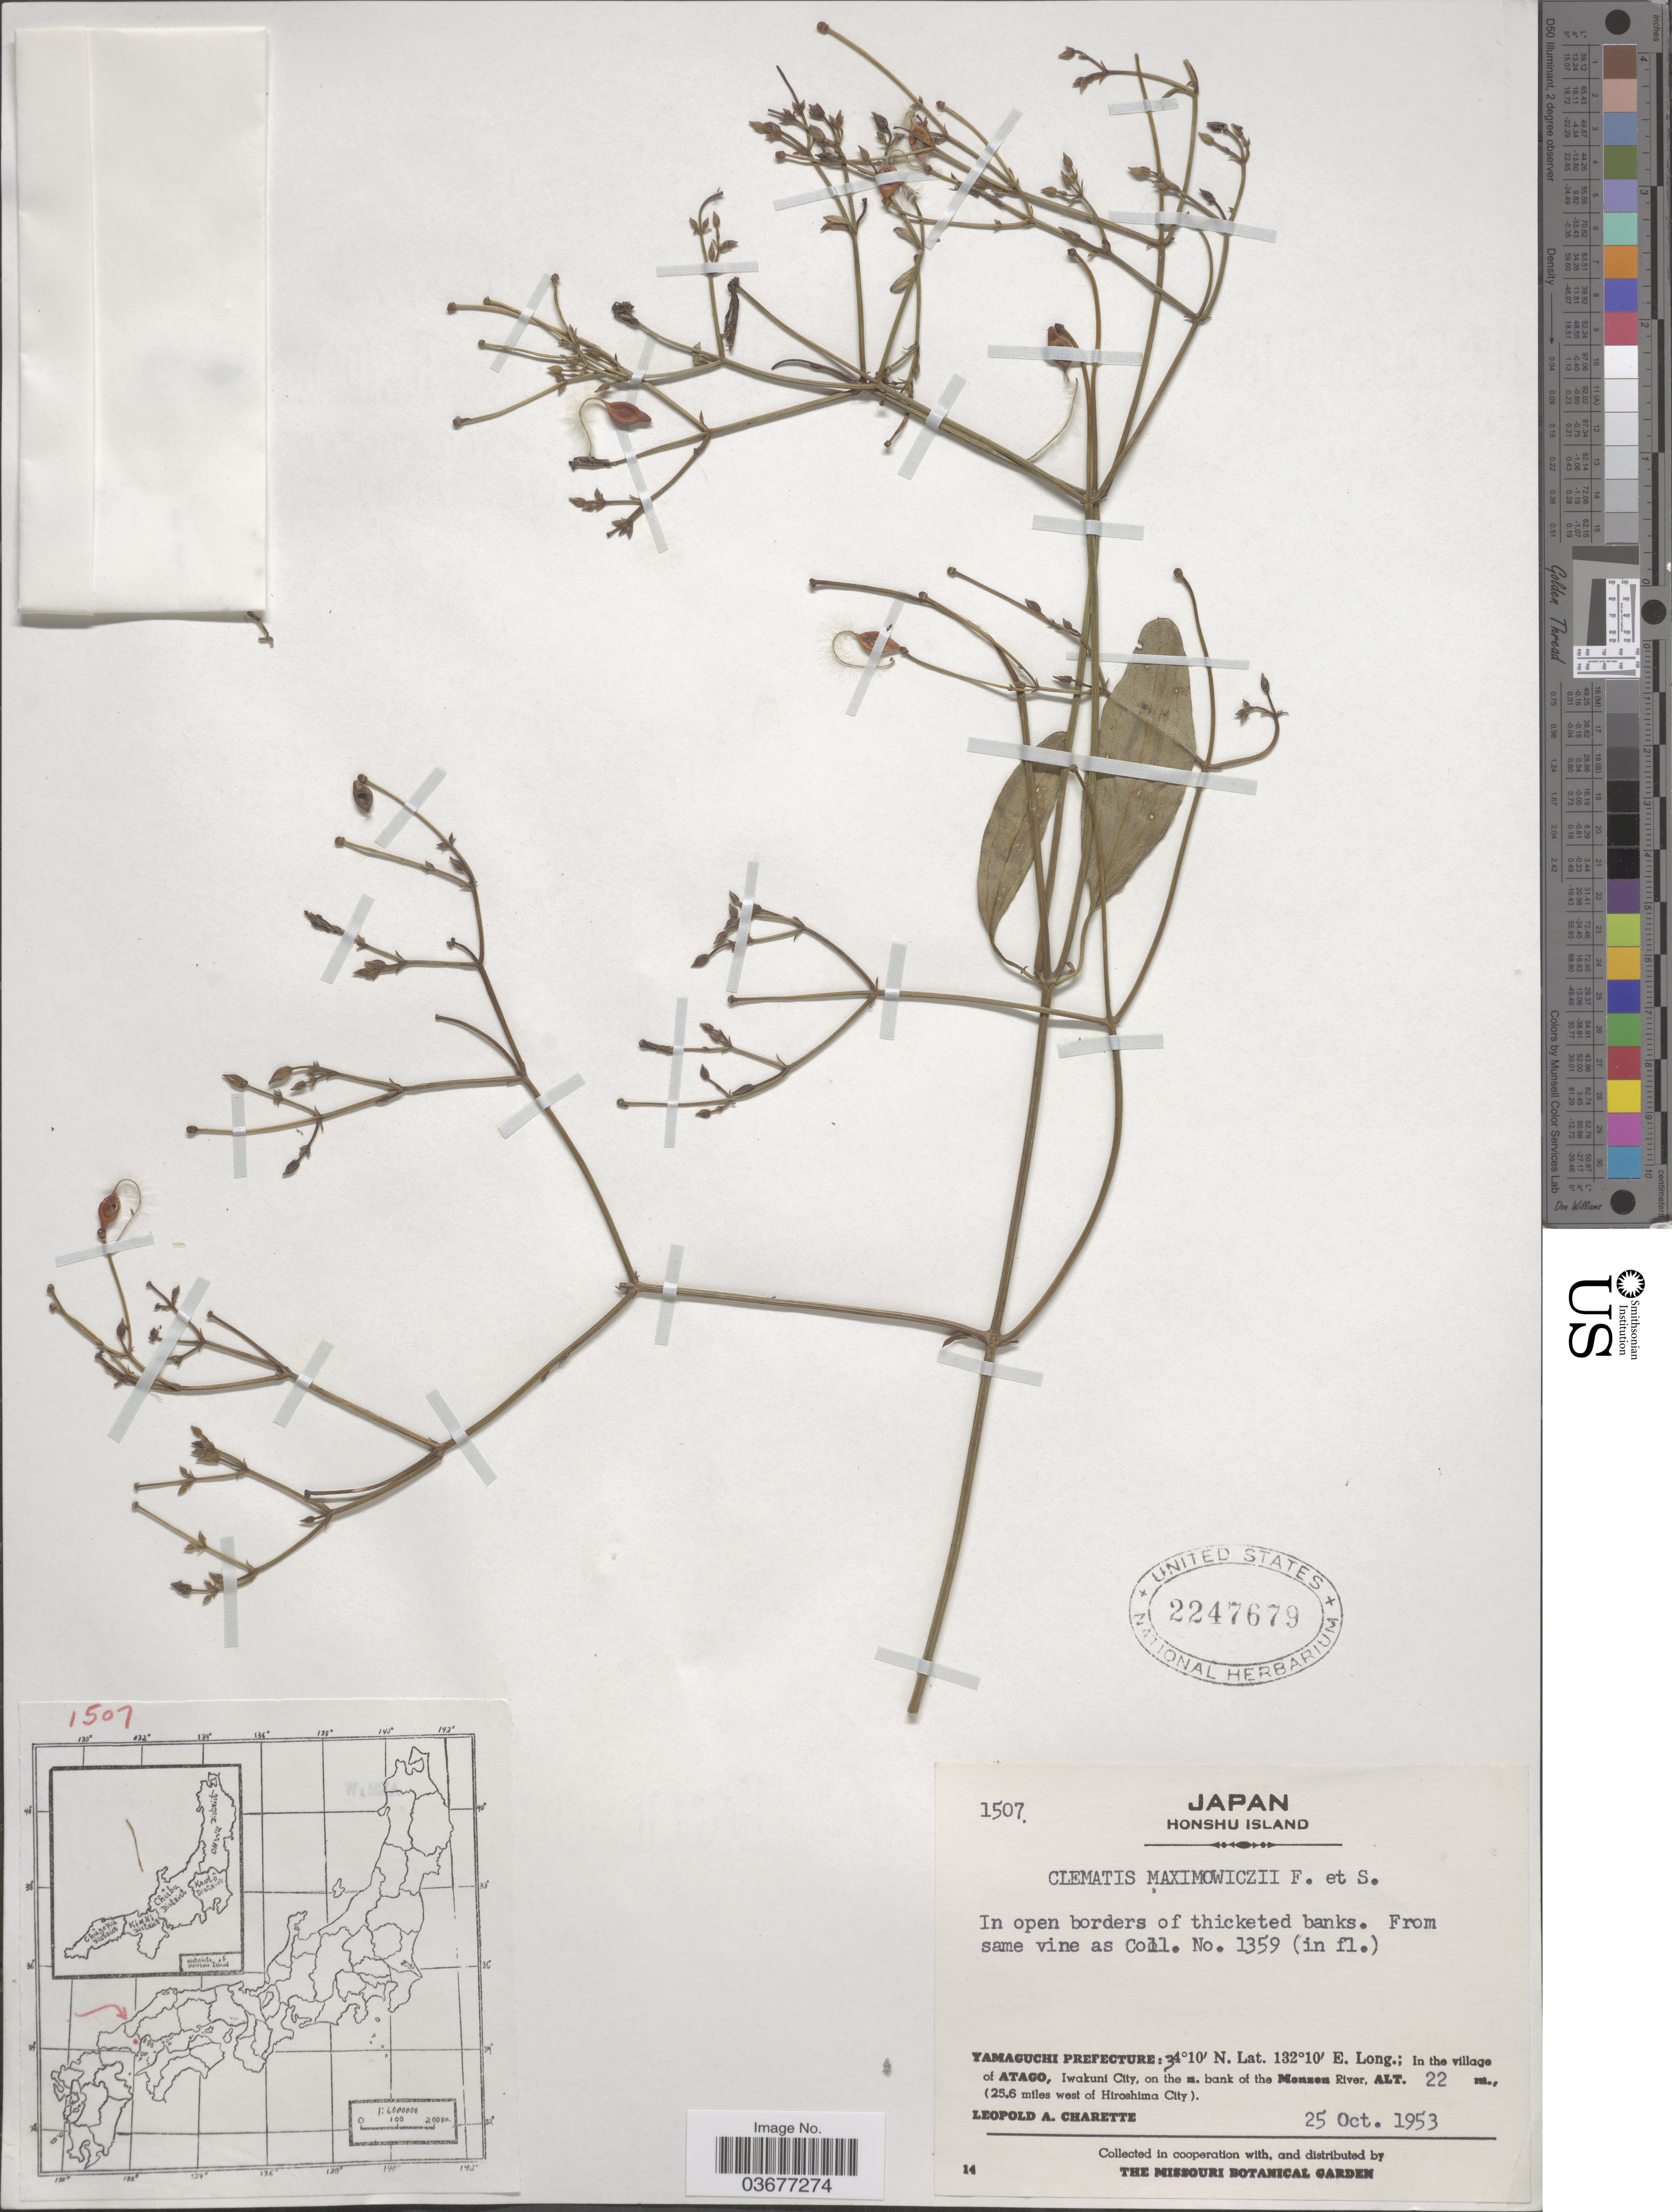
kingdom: Plantae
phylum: Tracheophyta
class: Magnoliopsida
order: Ranunculales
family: Ranunculaceae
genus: Clematis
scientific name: Clematis maximowicziana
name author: Franch. & Sav.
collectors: L. A. Charette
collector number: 1507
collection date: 1953-10-25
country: Japan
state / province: Yamaguti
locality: Honshu Island. Yamaguchi Prefecture: In the village of Atago, Iwakuni City, on the n. bank of the Monzen River, (25.6 miles west of Hiroshima City) .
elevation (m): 22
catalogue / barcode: US 2247679